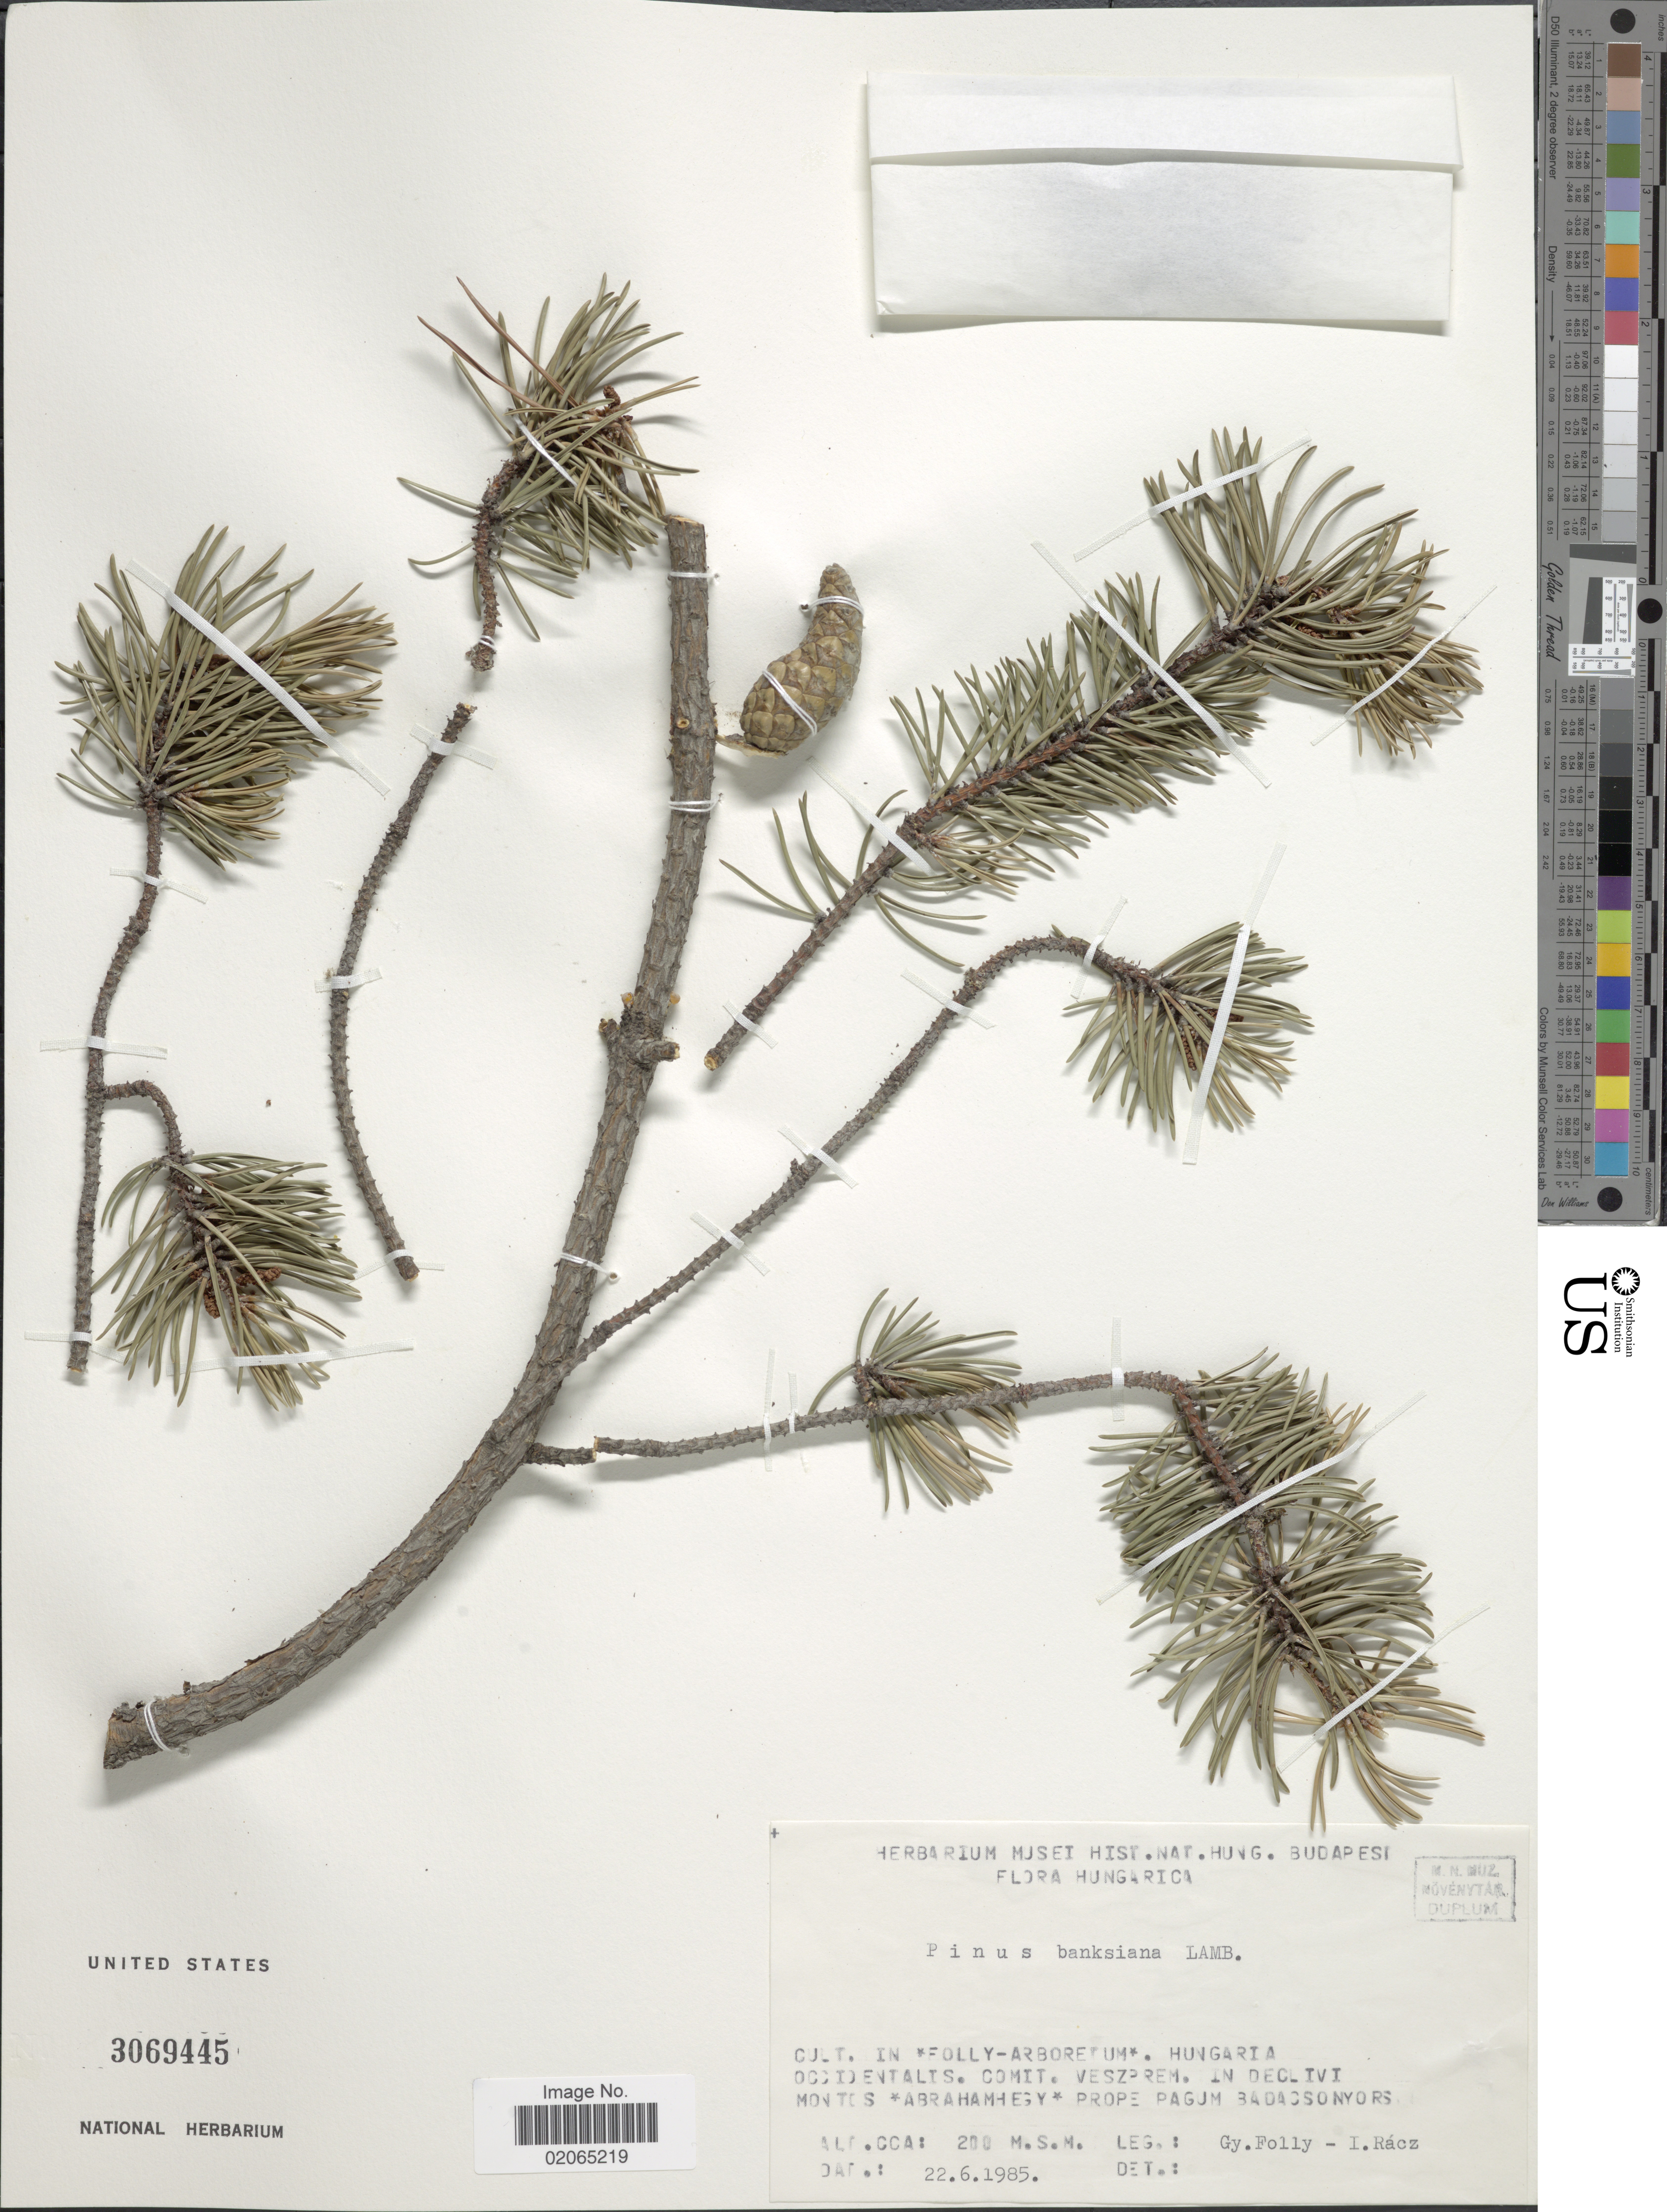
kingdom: Plantae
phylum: Tracheophyta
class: Pinopsida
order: Pinales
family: Pinaceae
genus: Pinus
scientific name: Pinus banksiana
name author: Lamb.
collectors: G. Folly & I. Rácz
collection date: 1985-06-22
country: Hungary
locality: Cult. in Folly-Arboretum. Hungaria Occidentalis. Comit. Veszrrem. in declivi montis [interpreted]Abrahamhegy[interpreted] prope pagum Badacsonyors.[interpreted]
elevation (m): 200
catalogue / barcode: US 3069445